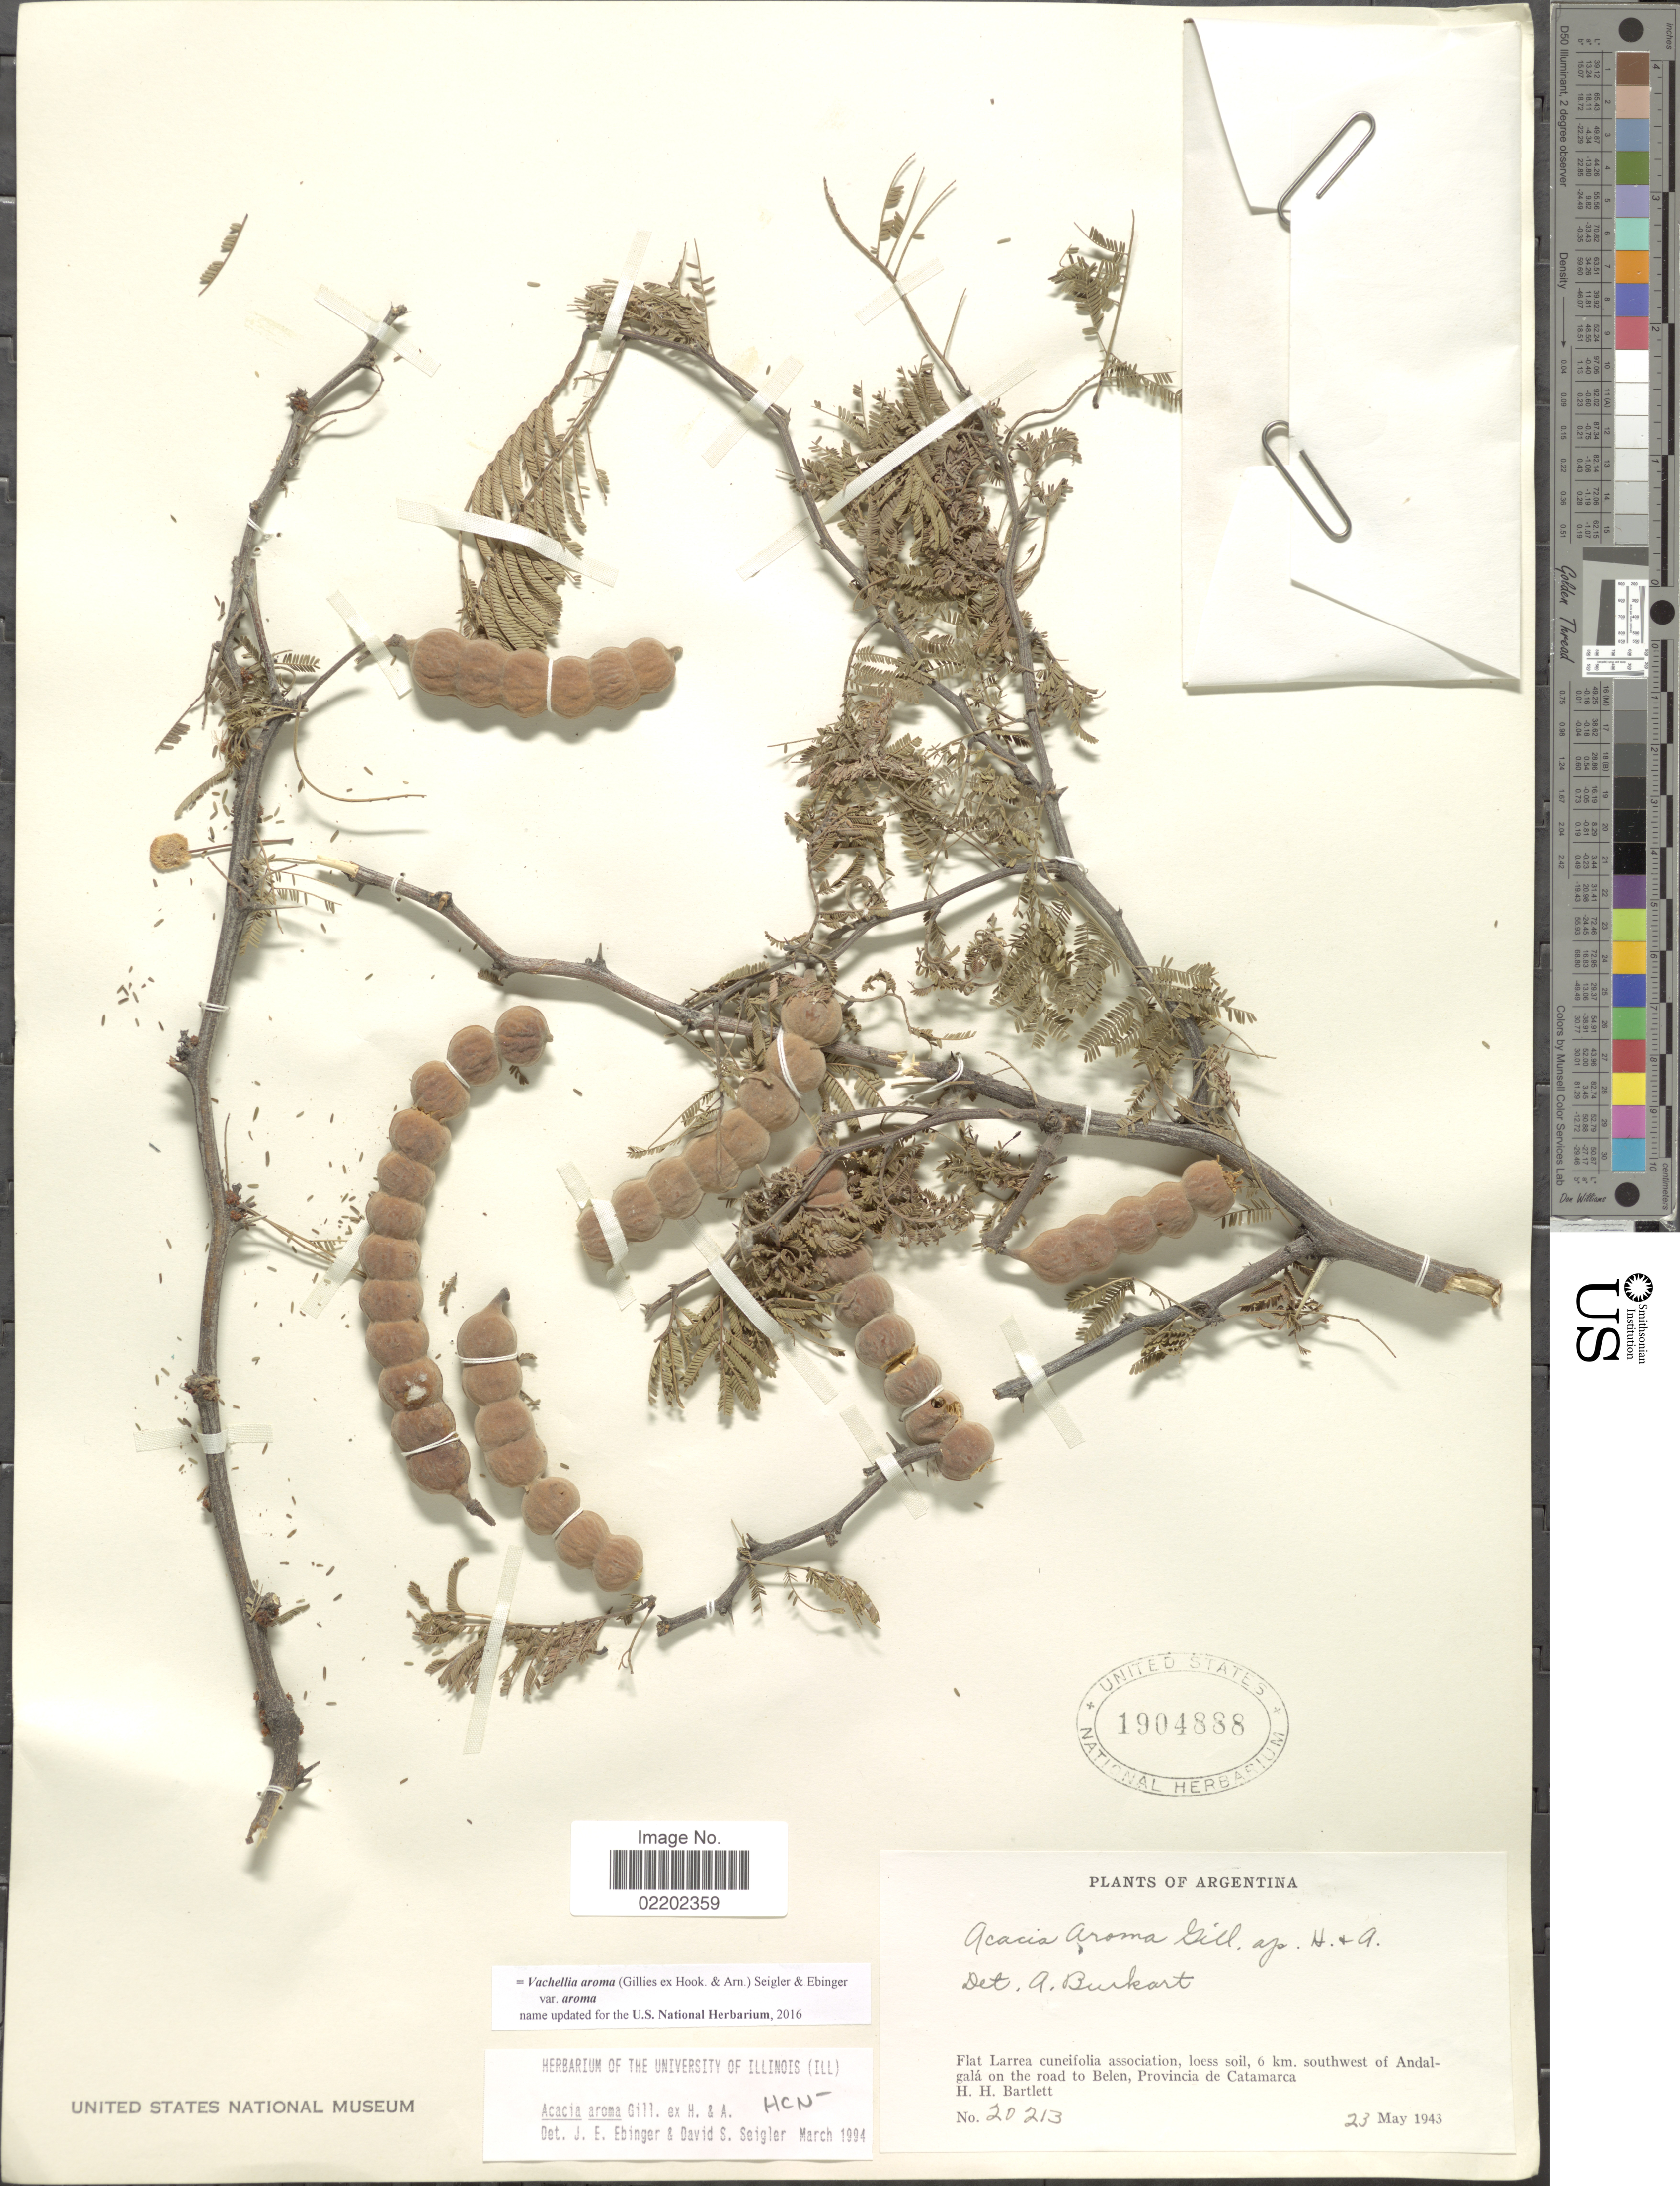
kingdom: Plantae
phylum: Tracheophyta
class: Magnoliopsida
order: Fabales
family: Fabaceae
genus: Vachellia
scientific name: Vachellia aroma var. aroma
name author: (Gillies ex Hook. & Arn.) Seigler & Ebinger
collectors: H. H. Bartlett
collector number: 20213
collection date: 1943-05-23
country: Argentina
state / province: Catamarca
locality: Flat Larrea cuneifolia association, loess soil, 6 km. southwest of Andalgalá on the road to Belen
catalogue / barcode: US 1904888